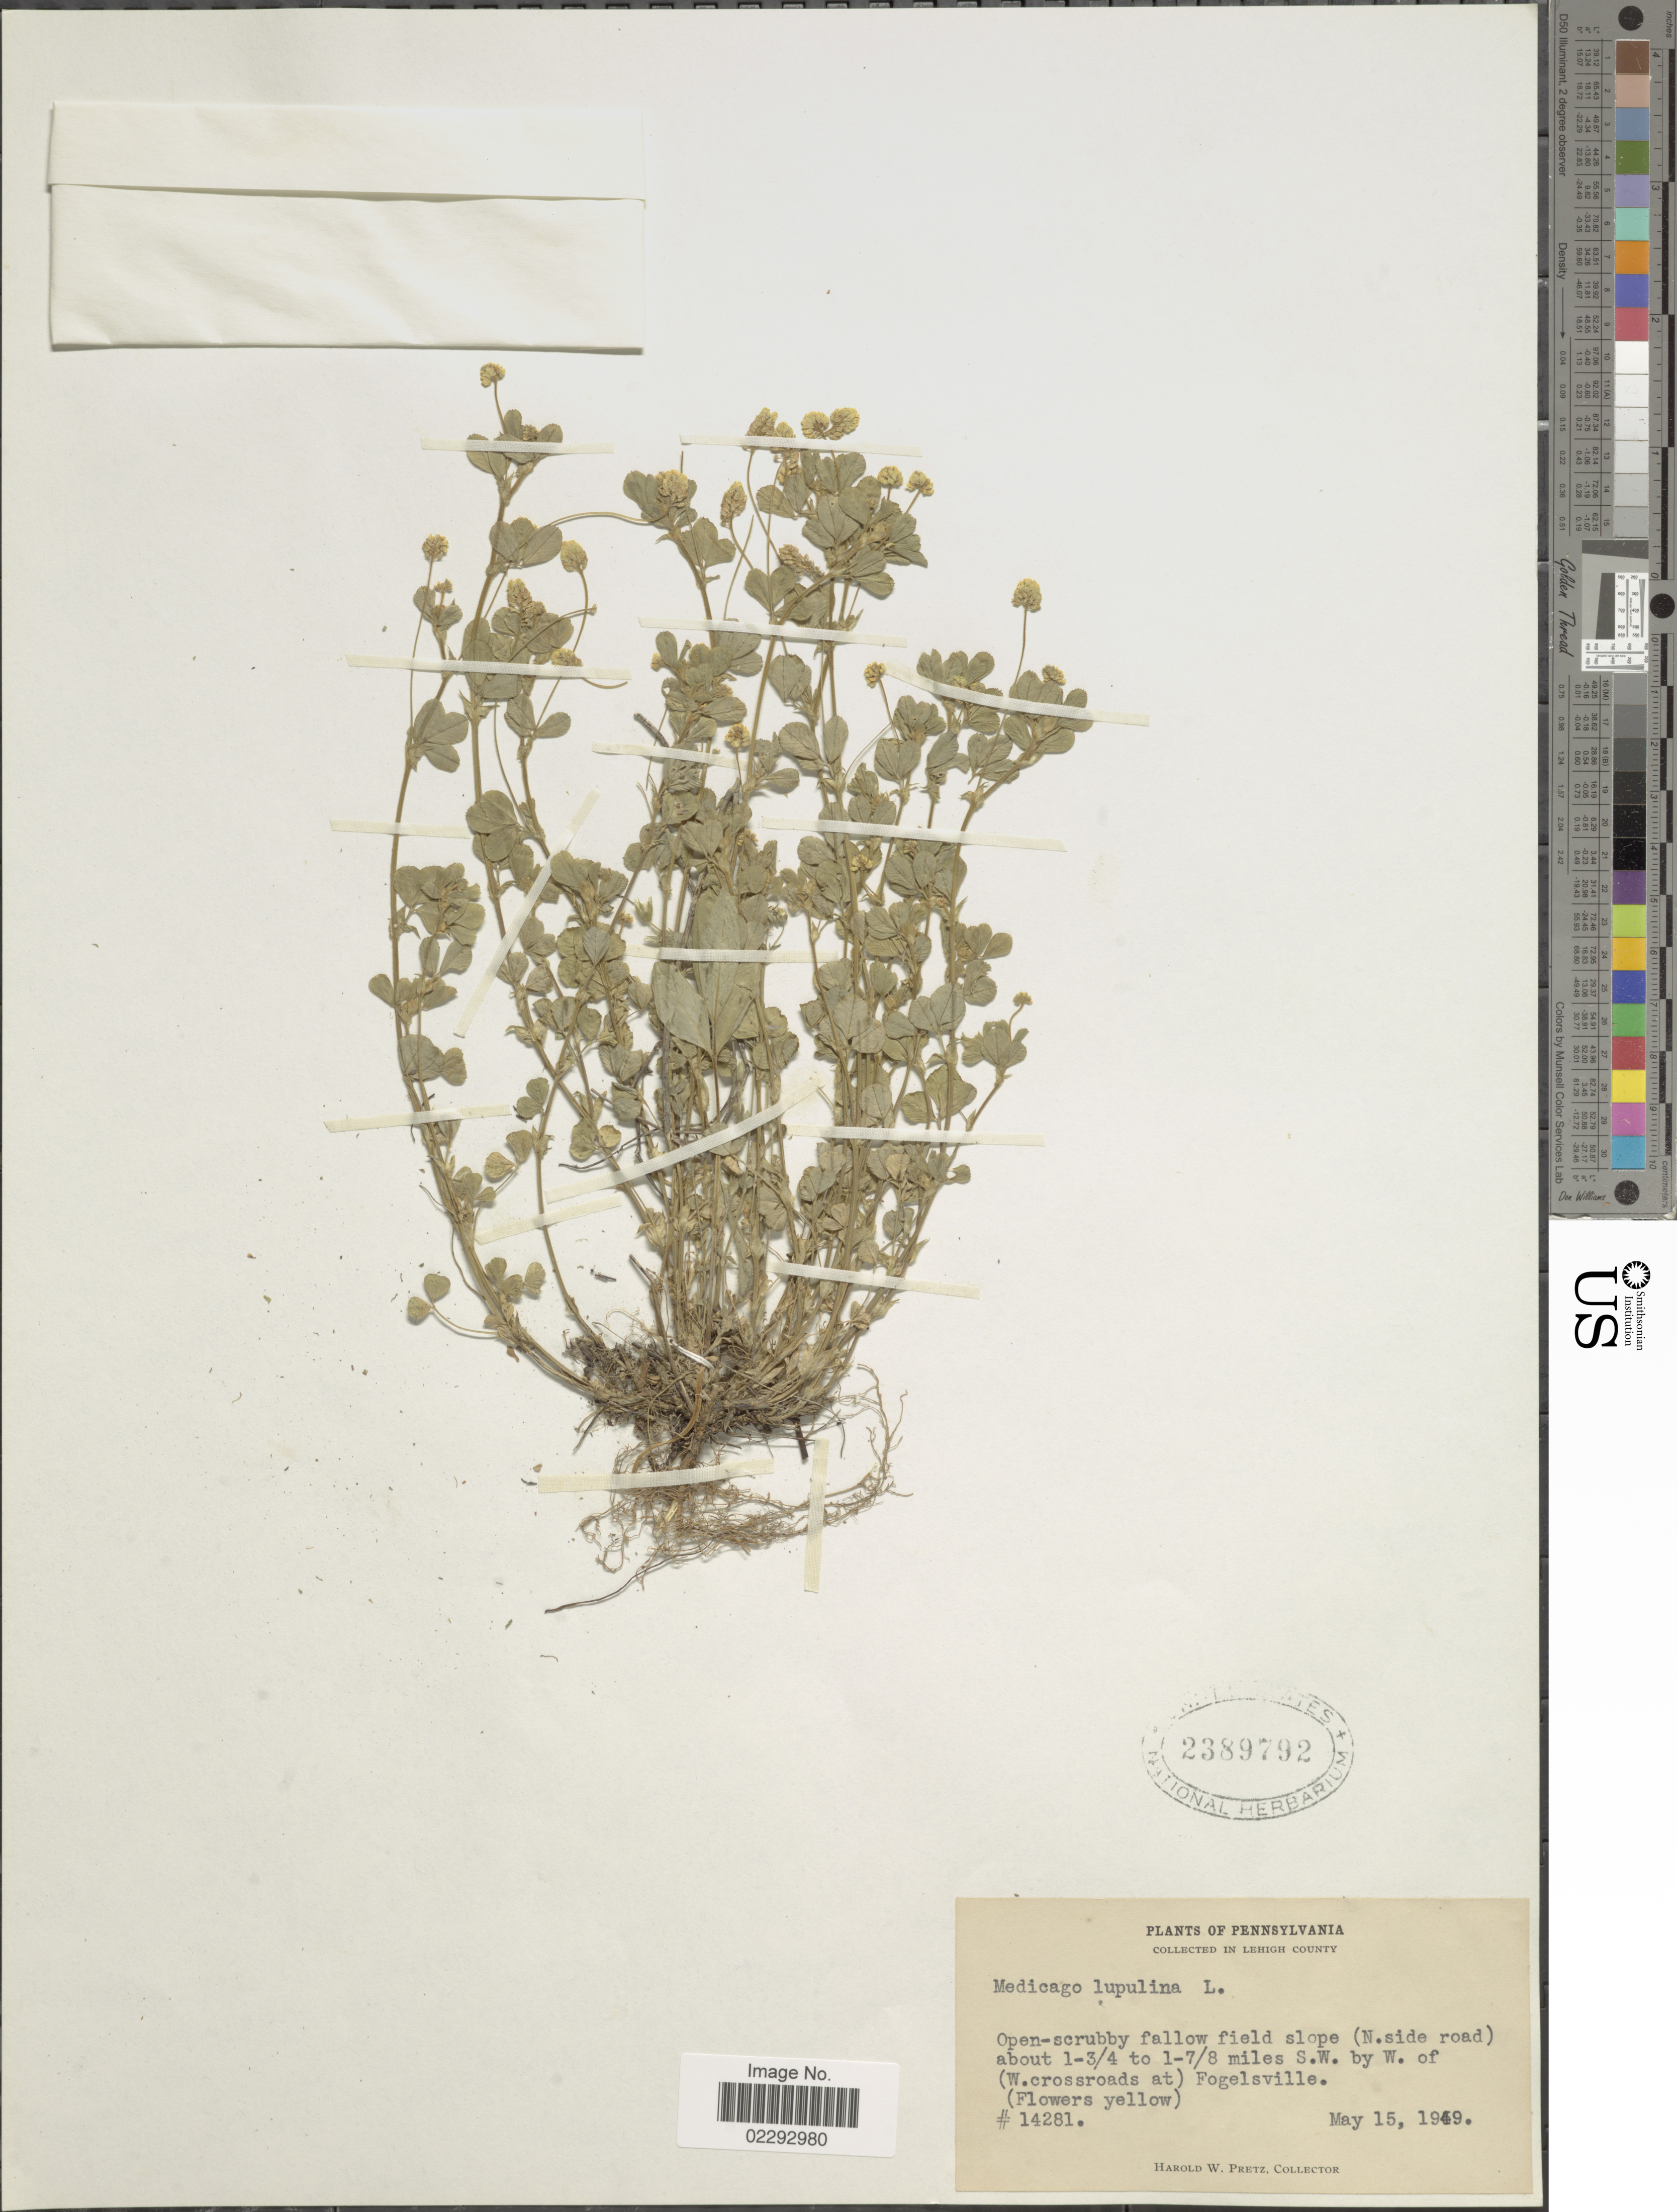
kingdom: Plantae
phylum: Tracheophyta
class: Magnoliopsida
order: Fabales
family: Fabaceae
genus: Medicago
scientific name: Medicago lupulina var. lupulina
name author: L.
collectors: H. W. Pretz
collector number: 14281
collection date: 1949-05-15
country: United States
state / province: Pennsylvania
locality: Open-scrubby fallow field slope (N. side road) about 1-3/4 to 1-7/8 miles S.W. by W, of (W. crossroads at) Fogelsville.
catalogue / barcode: US 2389792